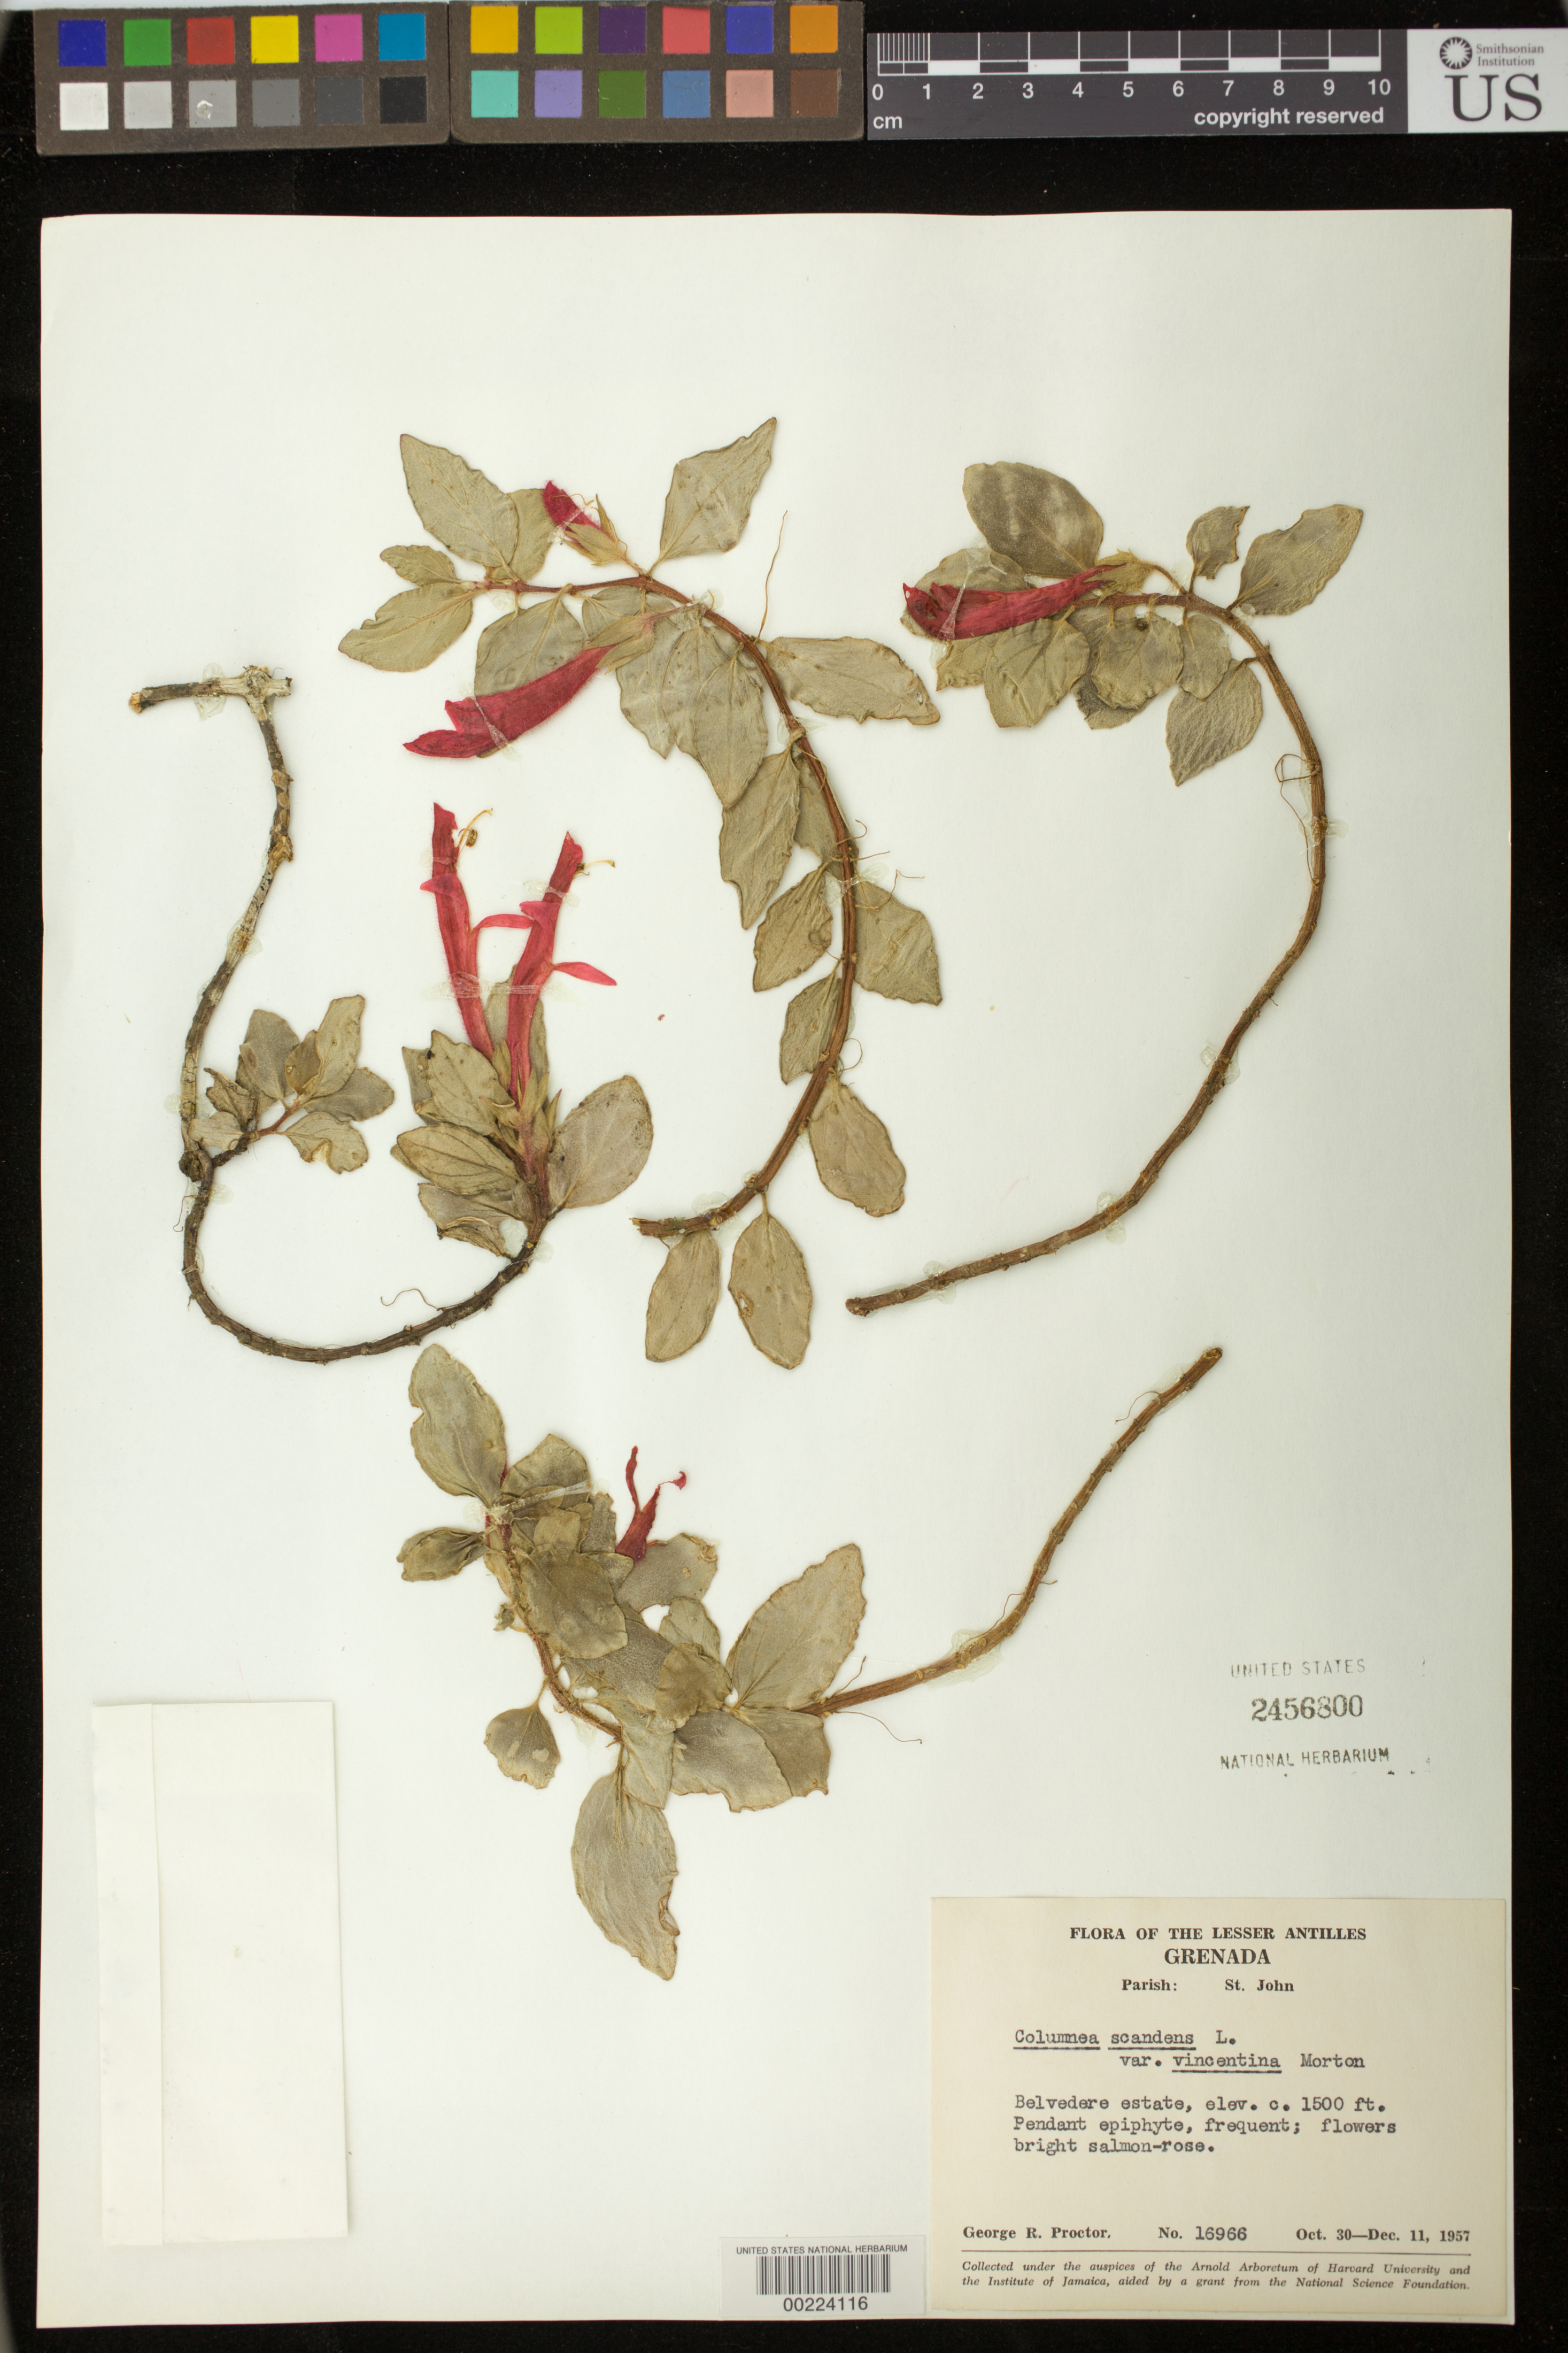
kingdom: Plantae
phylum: Tracheophyta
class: Magnoliopsida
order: Lamiales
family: Gesneriaceae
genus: Columnea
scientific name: Columnea scandens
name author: L.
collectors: G. R. Proctor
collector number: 16966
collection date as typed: Oct-Dec 1957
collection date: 1957-10/1957-12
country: Grenada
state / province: Saint John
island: Grenada I.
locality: Belvedere estate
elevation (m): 457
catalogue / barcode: US 2456800